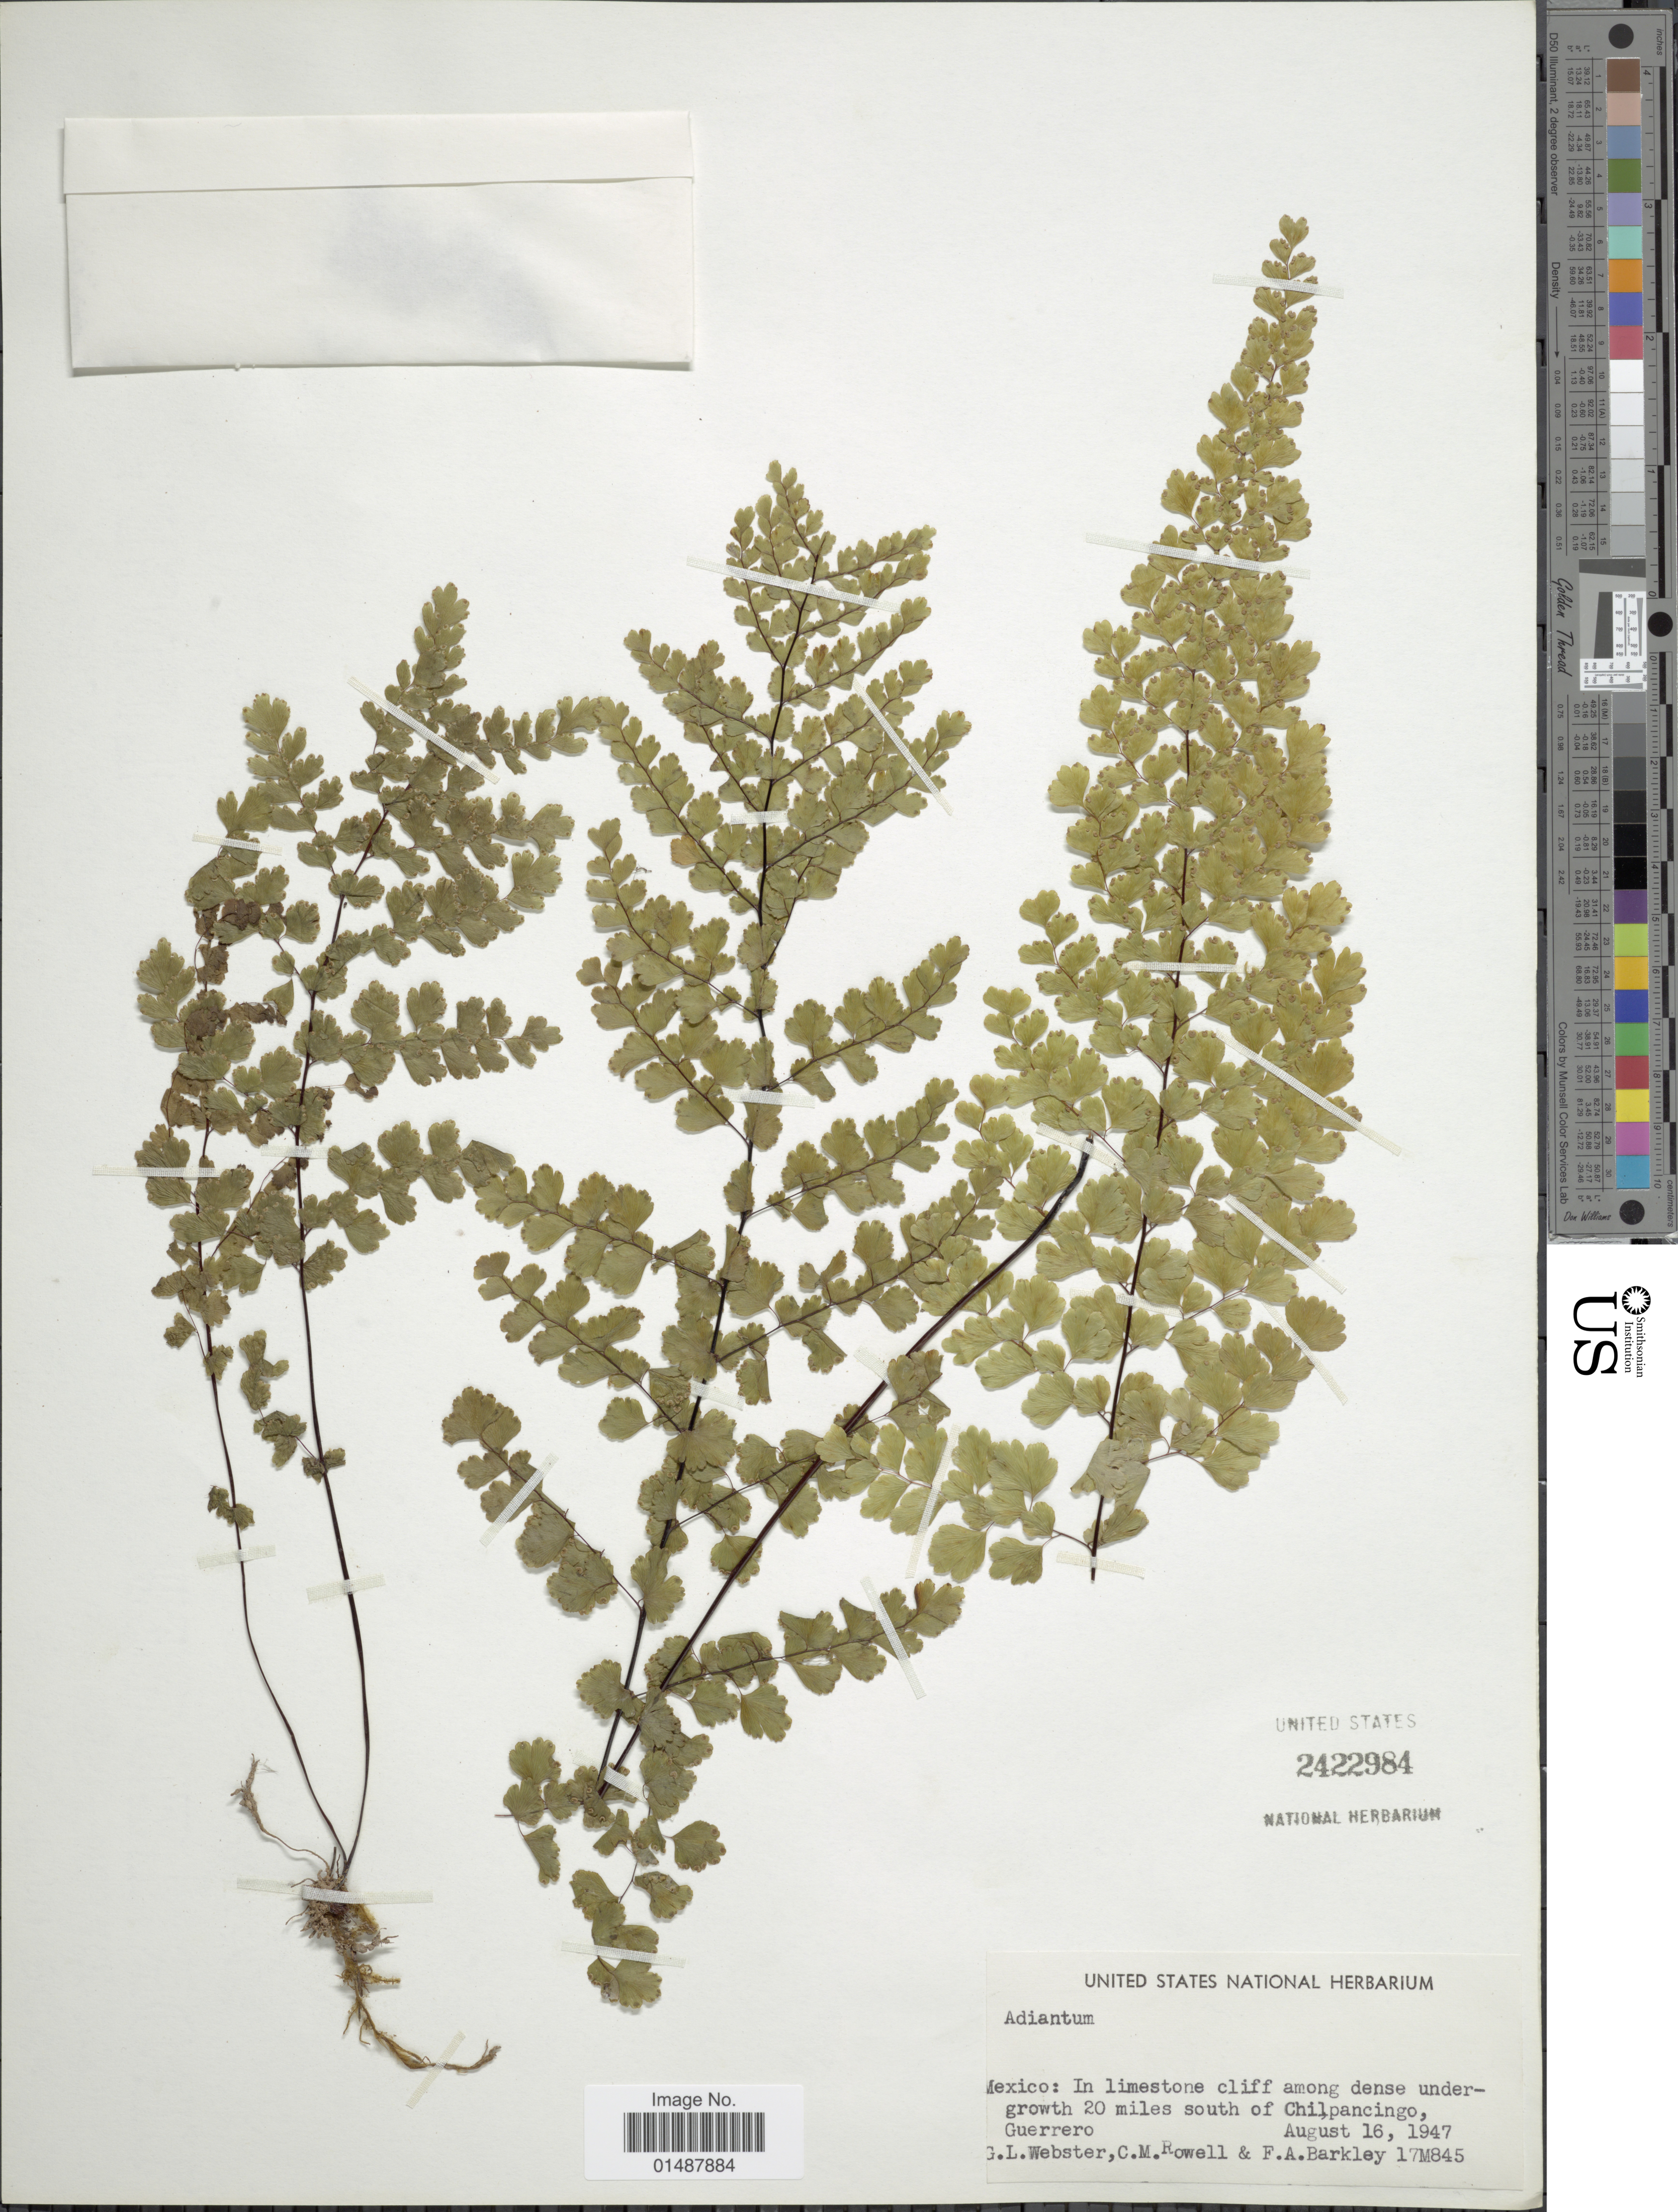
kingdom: Plantae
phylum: Tracheophyta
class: Polypodiopsida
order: Polypodiales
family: Pteridaceae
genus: Adiantum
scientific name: Adiantum concinnum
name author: Humb. & Bonpl. ex Willd.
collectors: G. L. Webster, C. M. Rowell & F. A. Barkley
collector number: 17M845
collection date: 1947-08-16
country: Mexico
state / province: Guerrero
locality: In limestone cliff among dense undergrowth 20 miles south of Chilpancingo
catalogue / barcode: US 2422984